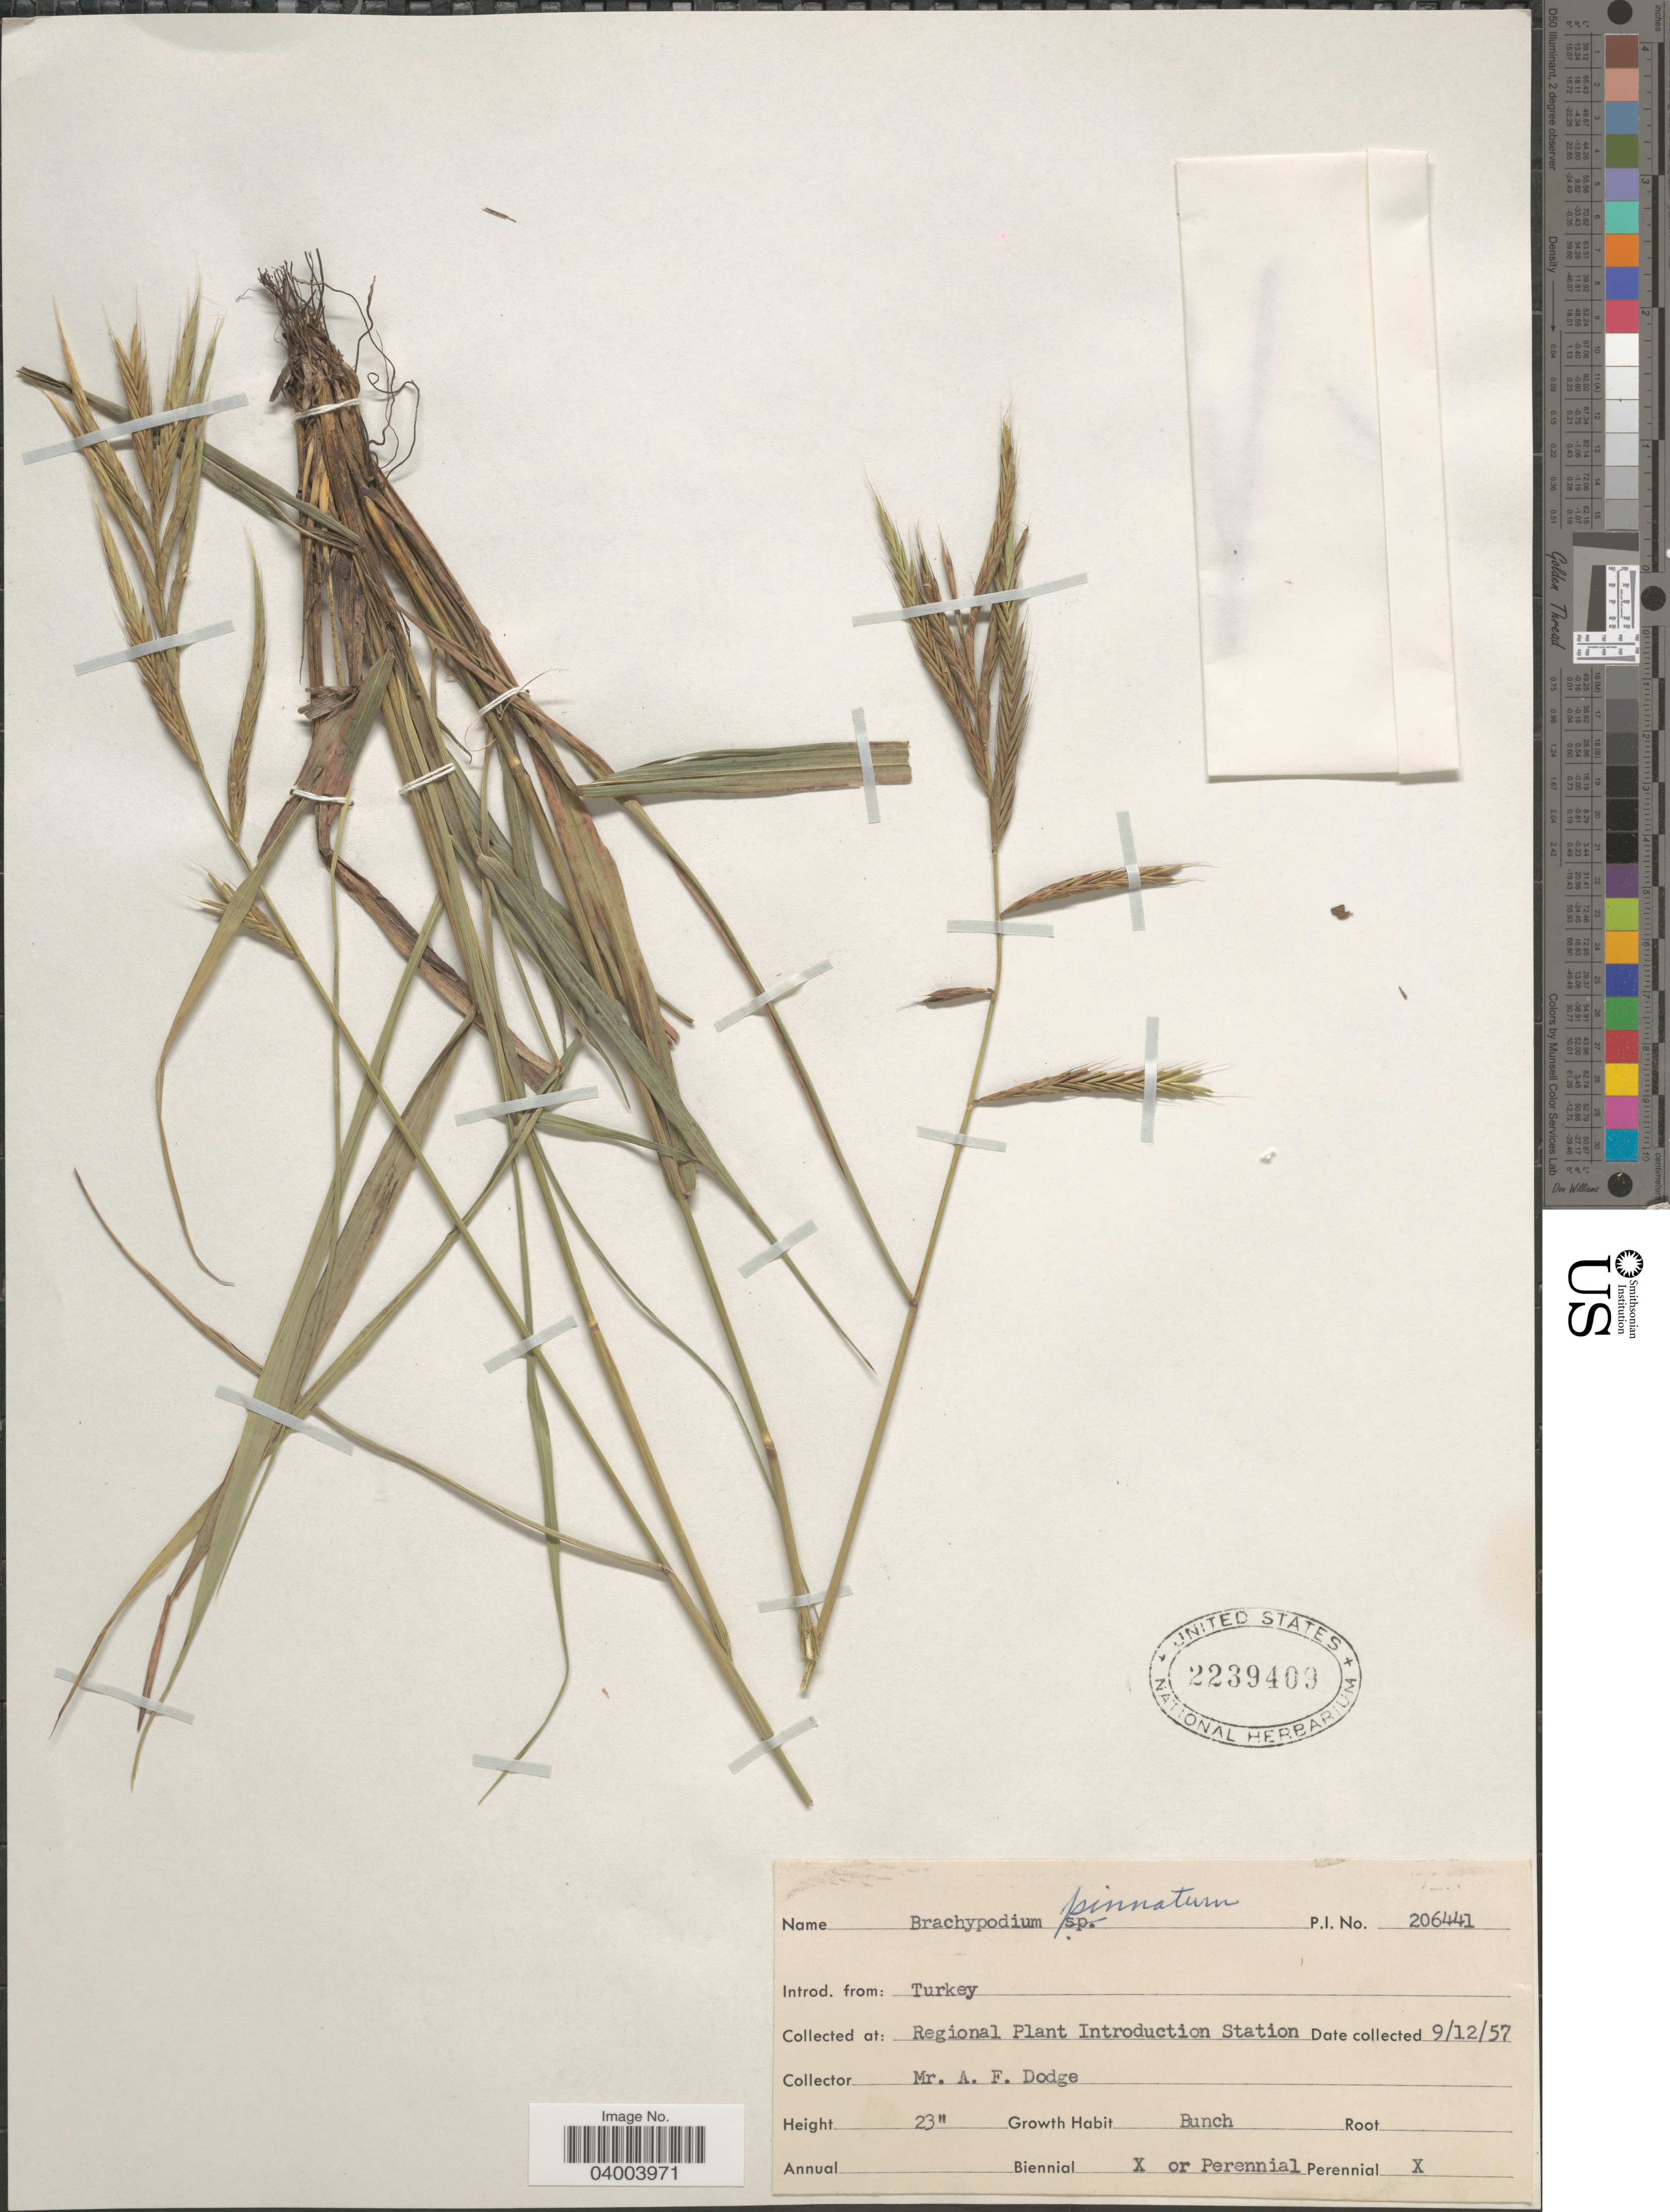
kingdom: Plantae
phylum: Tracheophyta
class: Liliopsida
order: Poales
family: Poaceae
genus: Brachypodium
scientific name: Brachypodium pinnatum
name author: (L.) P. Beauv.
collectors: A. Dodge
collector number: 206441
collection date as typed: Transcribed d/m/y: 12/9/57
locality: Regional Plant Introduction Station.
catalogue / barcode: US 2239409